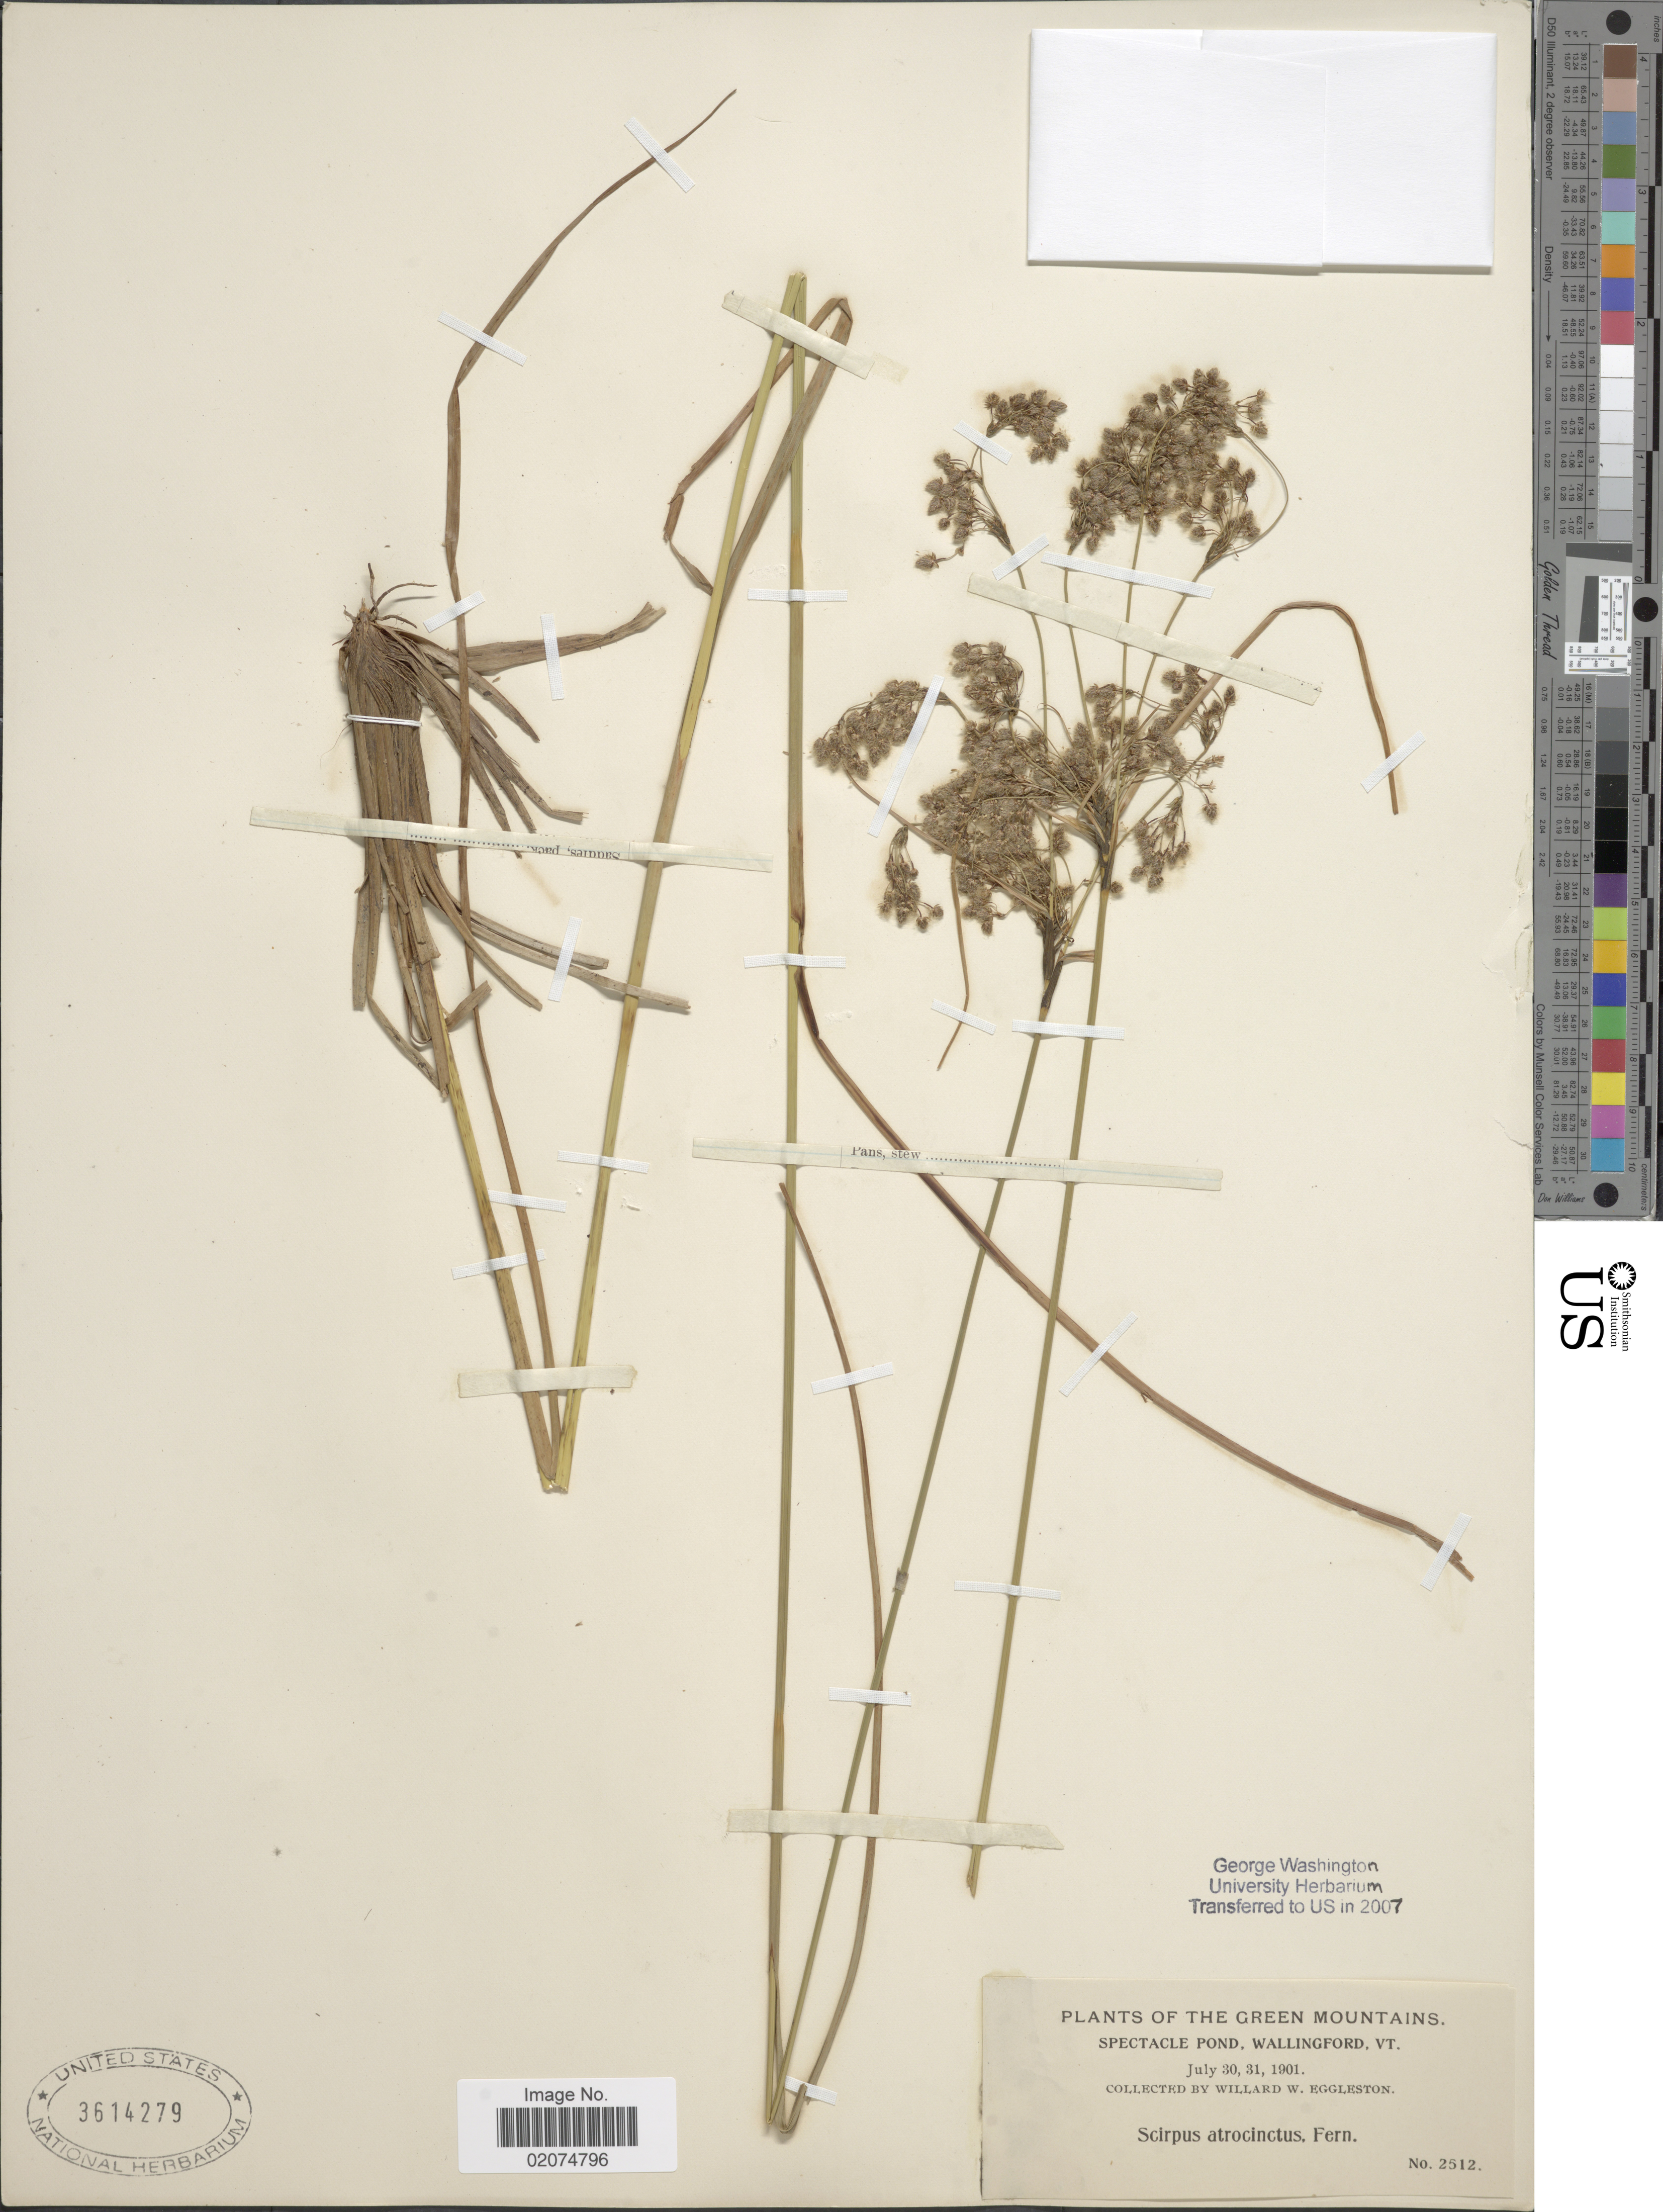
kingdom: Plantae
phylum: Tracheophyta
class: Liliopsida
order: Poales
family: Cyperaceae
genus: Scirpus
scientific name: Scirpus atrocinctus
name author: Fernald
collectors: W. W. Eggleston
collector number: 2512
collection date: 1901-07-30/1901-07-31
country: United States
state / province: Vermont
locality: Green Mountains, Spectacle Pond, Wallingford, Vt.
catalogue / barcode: US 3614279